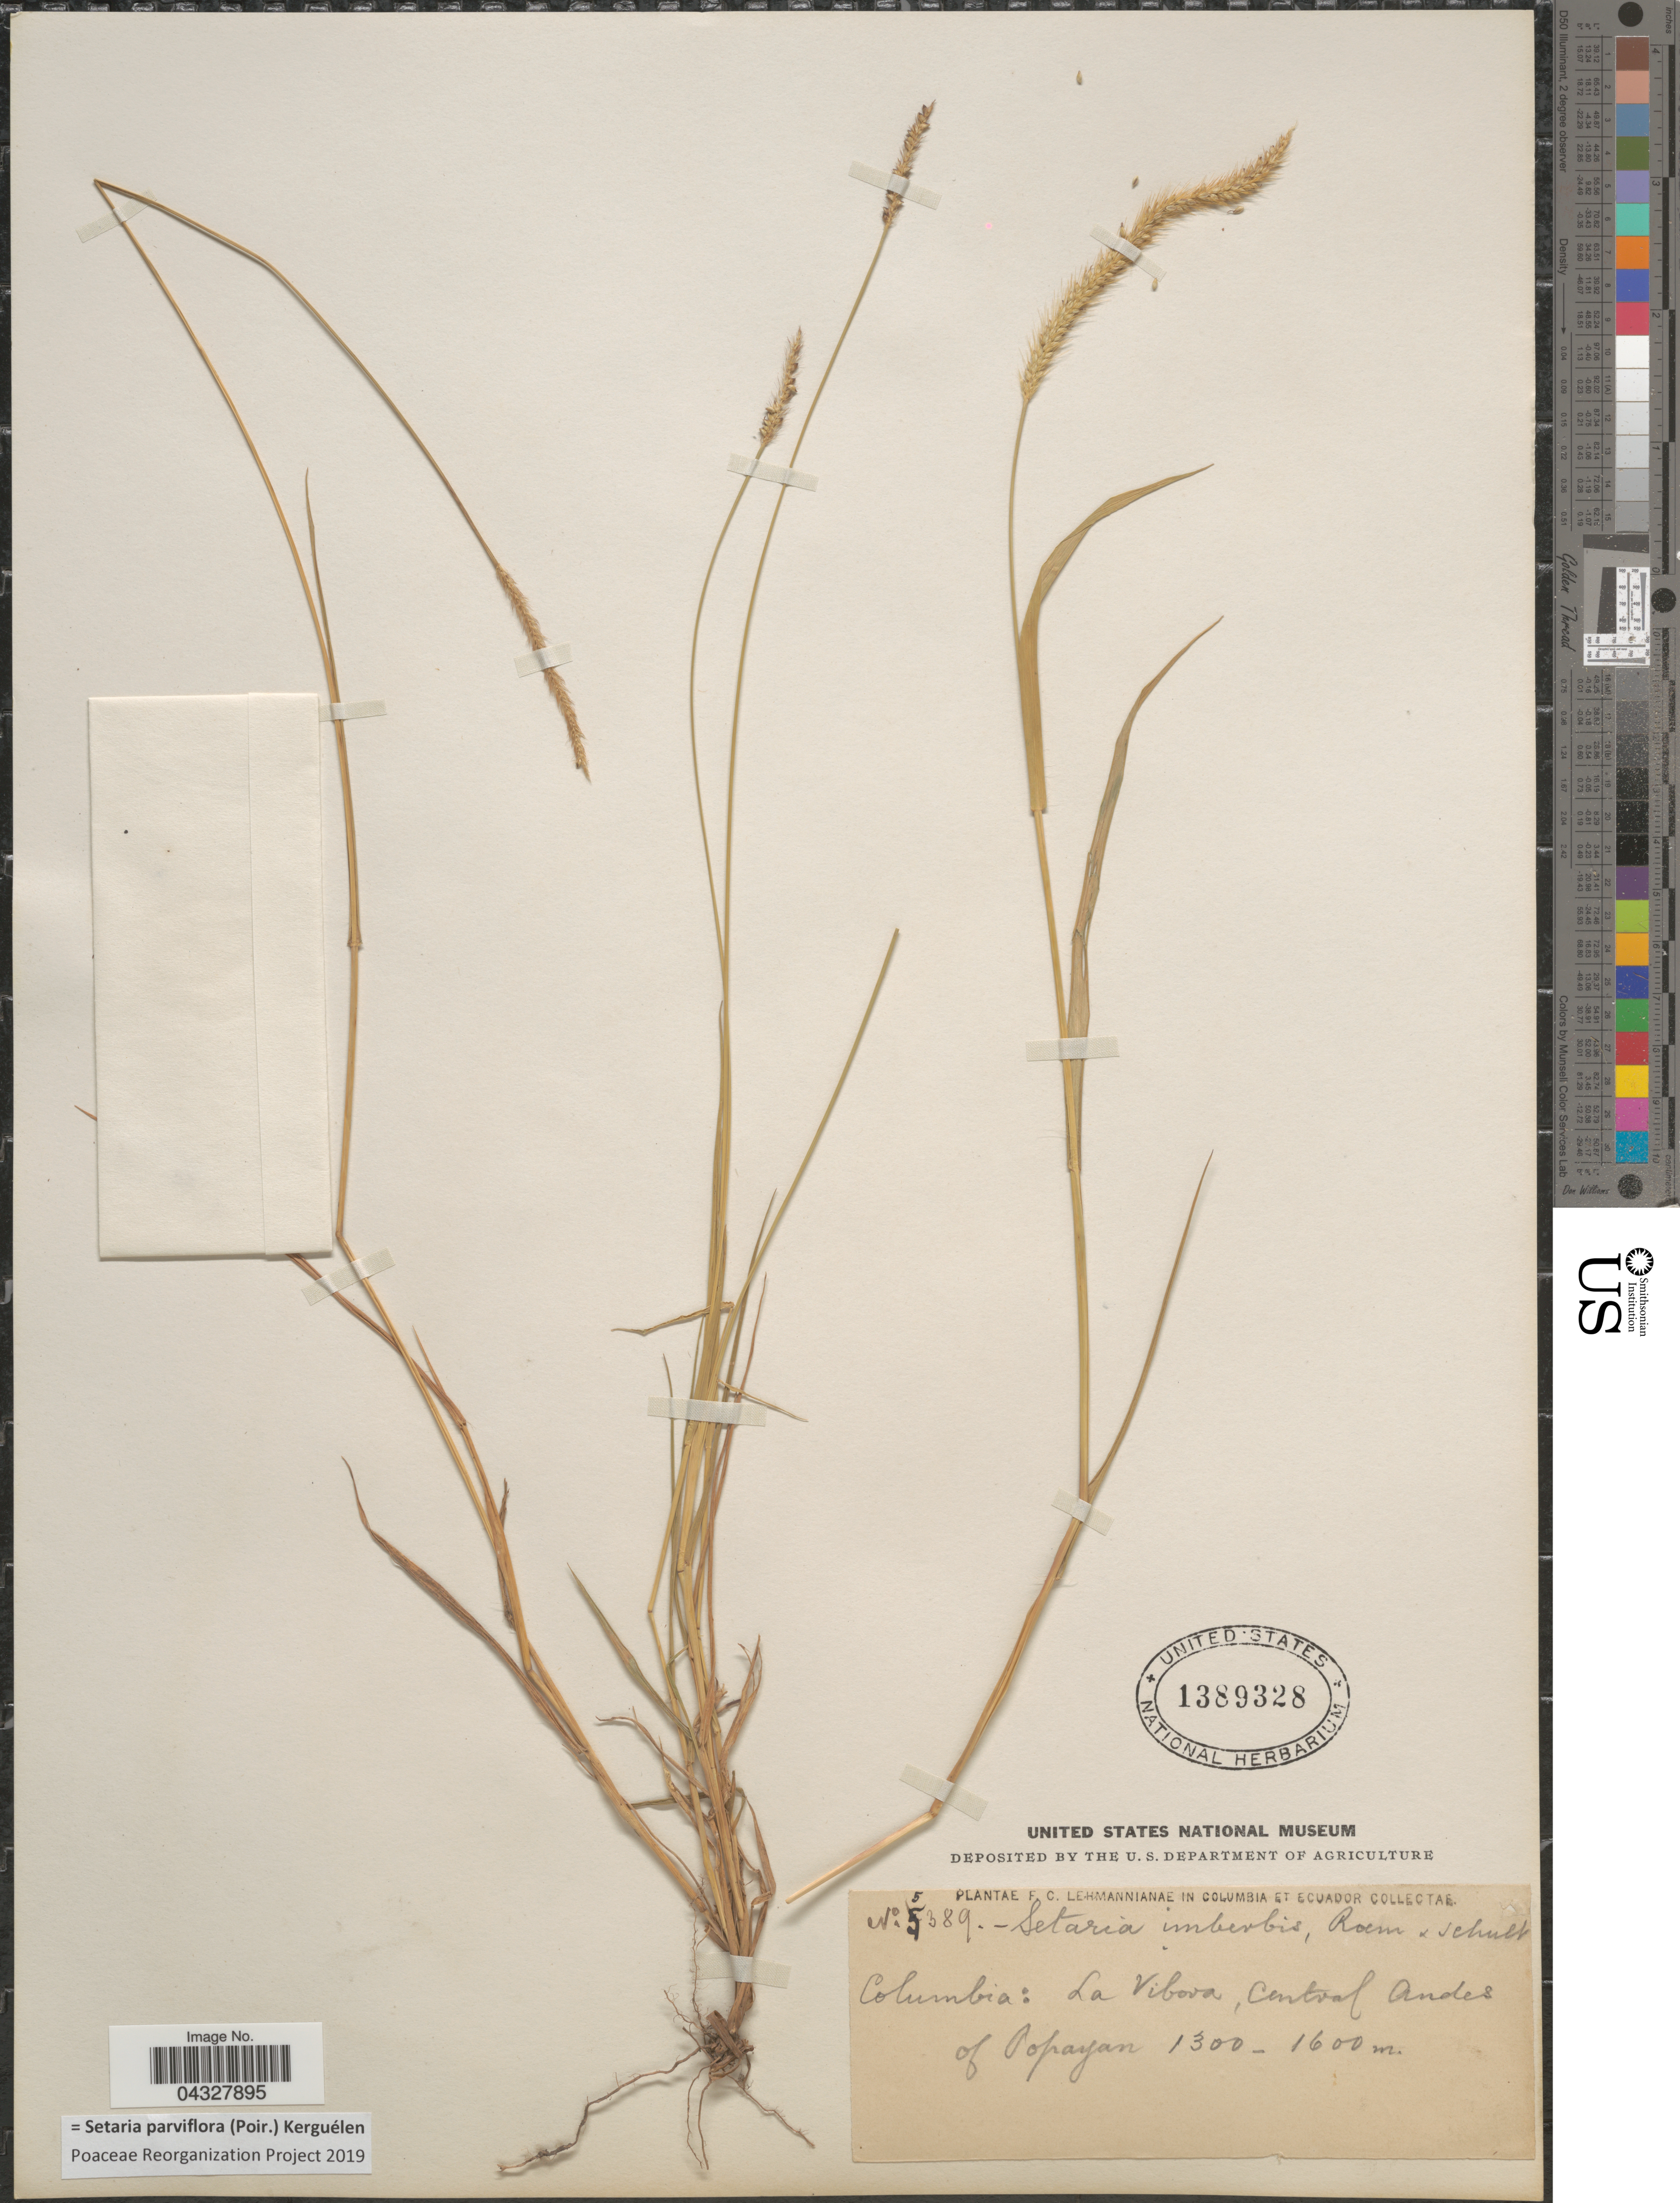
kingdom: Plantae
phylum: Tracheophyta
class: Liliopsida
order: Poales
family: Poaceae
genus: Setaria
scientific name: Setaria parviflora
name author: (Poir.) Kerguélen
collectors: F. C. Lehmann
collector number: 5389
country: Colombia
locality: La Vibora, Central Andes of Popayan.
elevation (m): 1300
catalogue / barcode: US 1389328